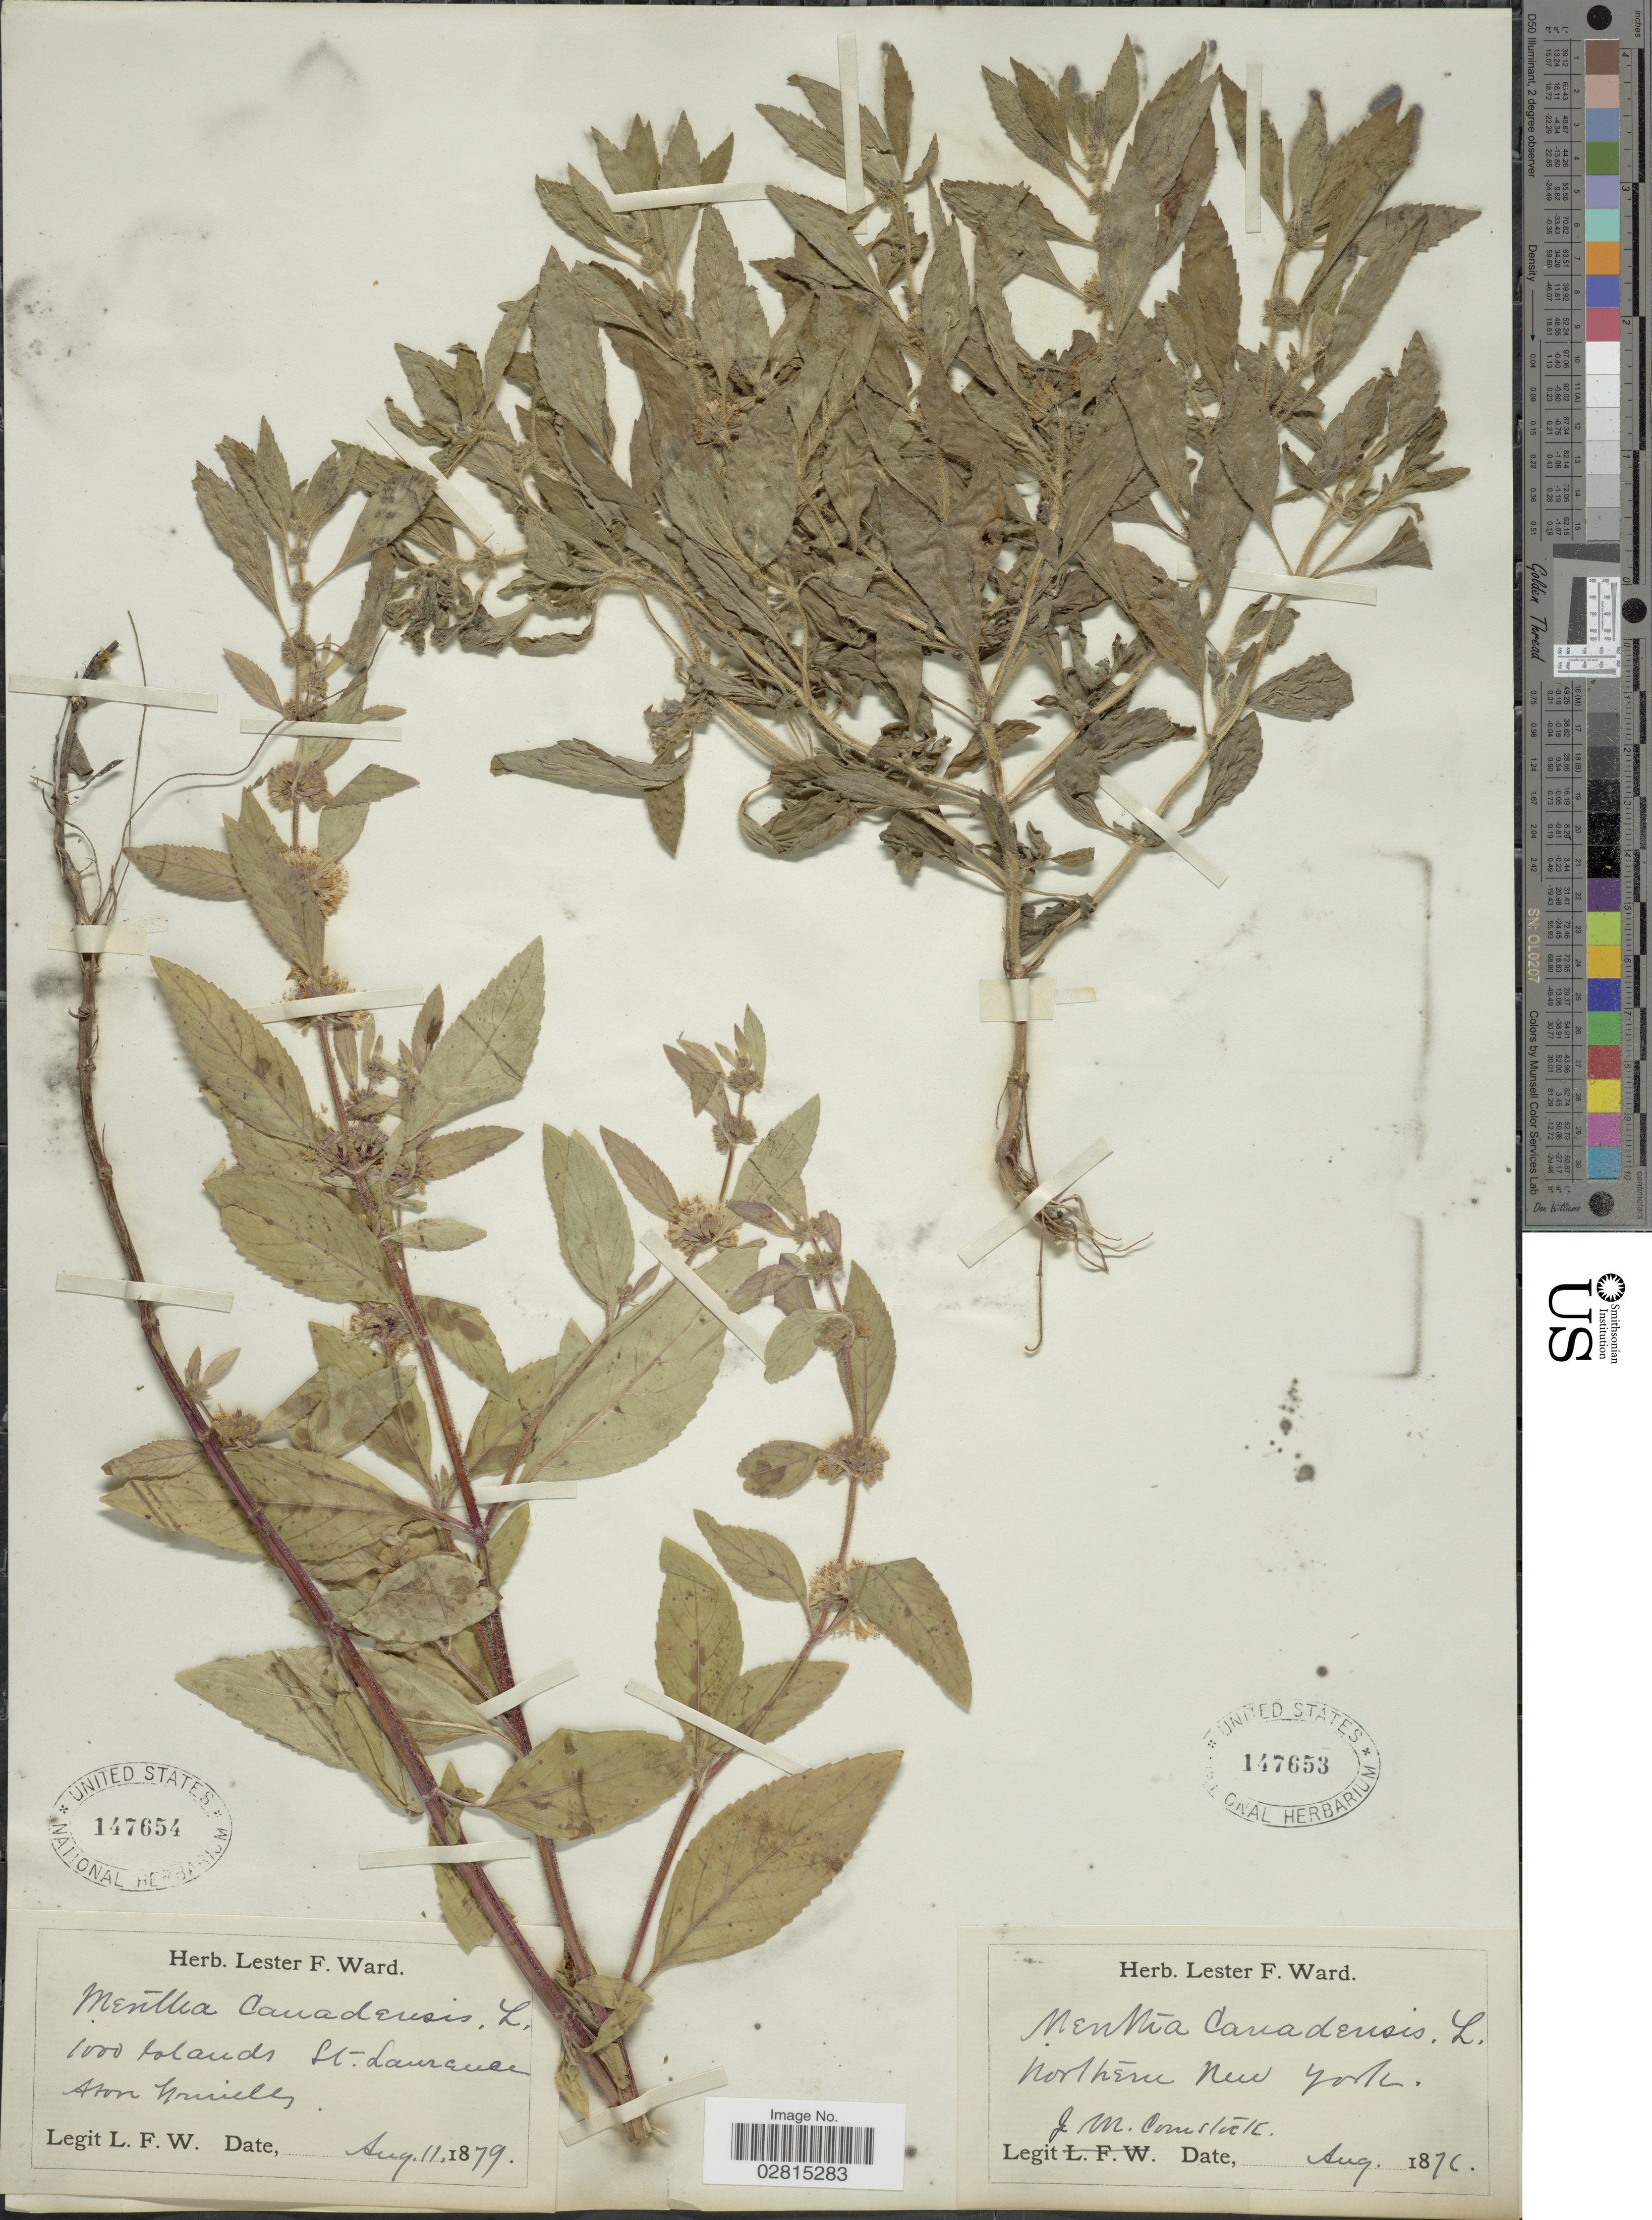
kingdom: Plantae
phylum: Tracheophyta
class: Magnoliopsida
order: Lamiales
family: Lamiaceae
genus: Mentha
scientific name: Mentha canadensis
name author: L.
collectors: L. F. Ward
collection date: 1879-08-11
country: United States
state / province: New York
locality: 1000 Islands St. Lawrence Aton humides. [interpreted]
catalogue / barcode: US 147654-2